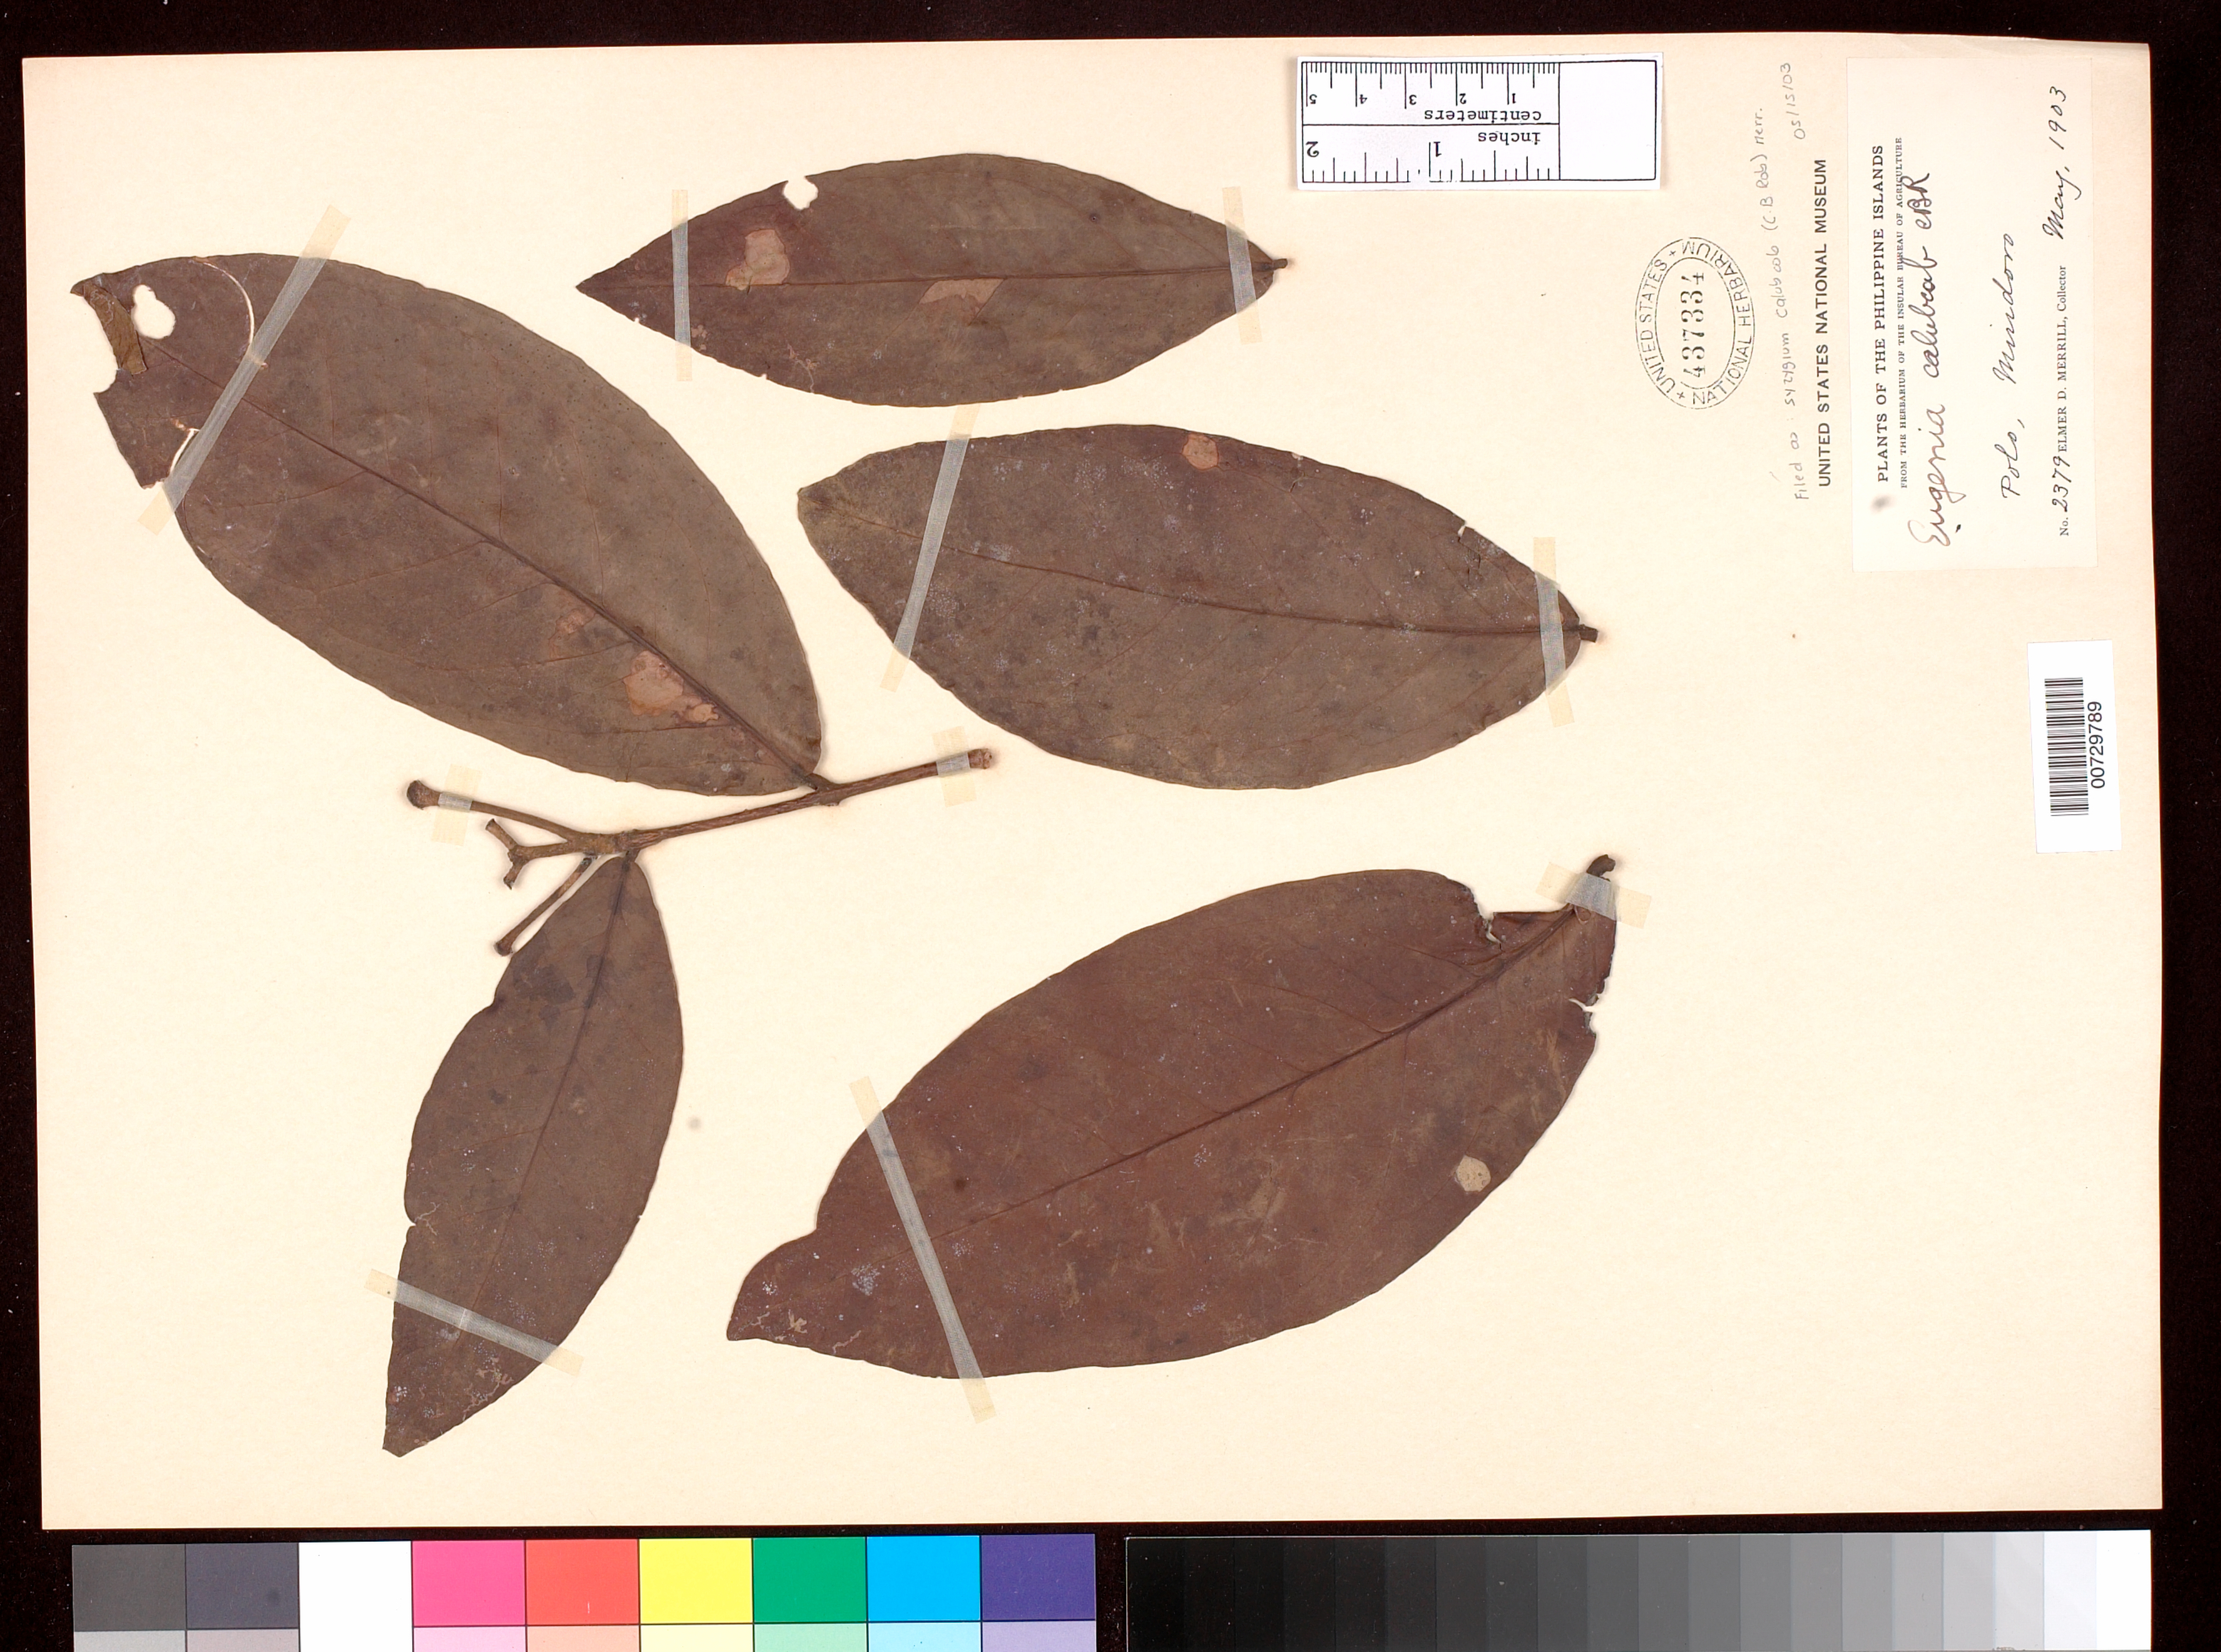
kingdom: Plantae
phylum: Tracheophyta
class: Magnoliopsida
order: Myrtales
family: Myrtaceae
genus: Syzygium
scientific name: Syzygium calubcob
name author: (C.B. Rob.) Merr.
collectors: E. D. Merrill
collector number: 2379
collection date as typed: May 1903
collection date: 1903-05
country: Philippines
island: Mindoro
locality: Polo.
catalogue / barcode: US 437334